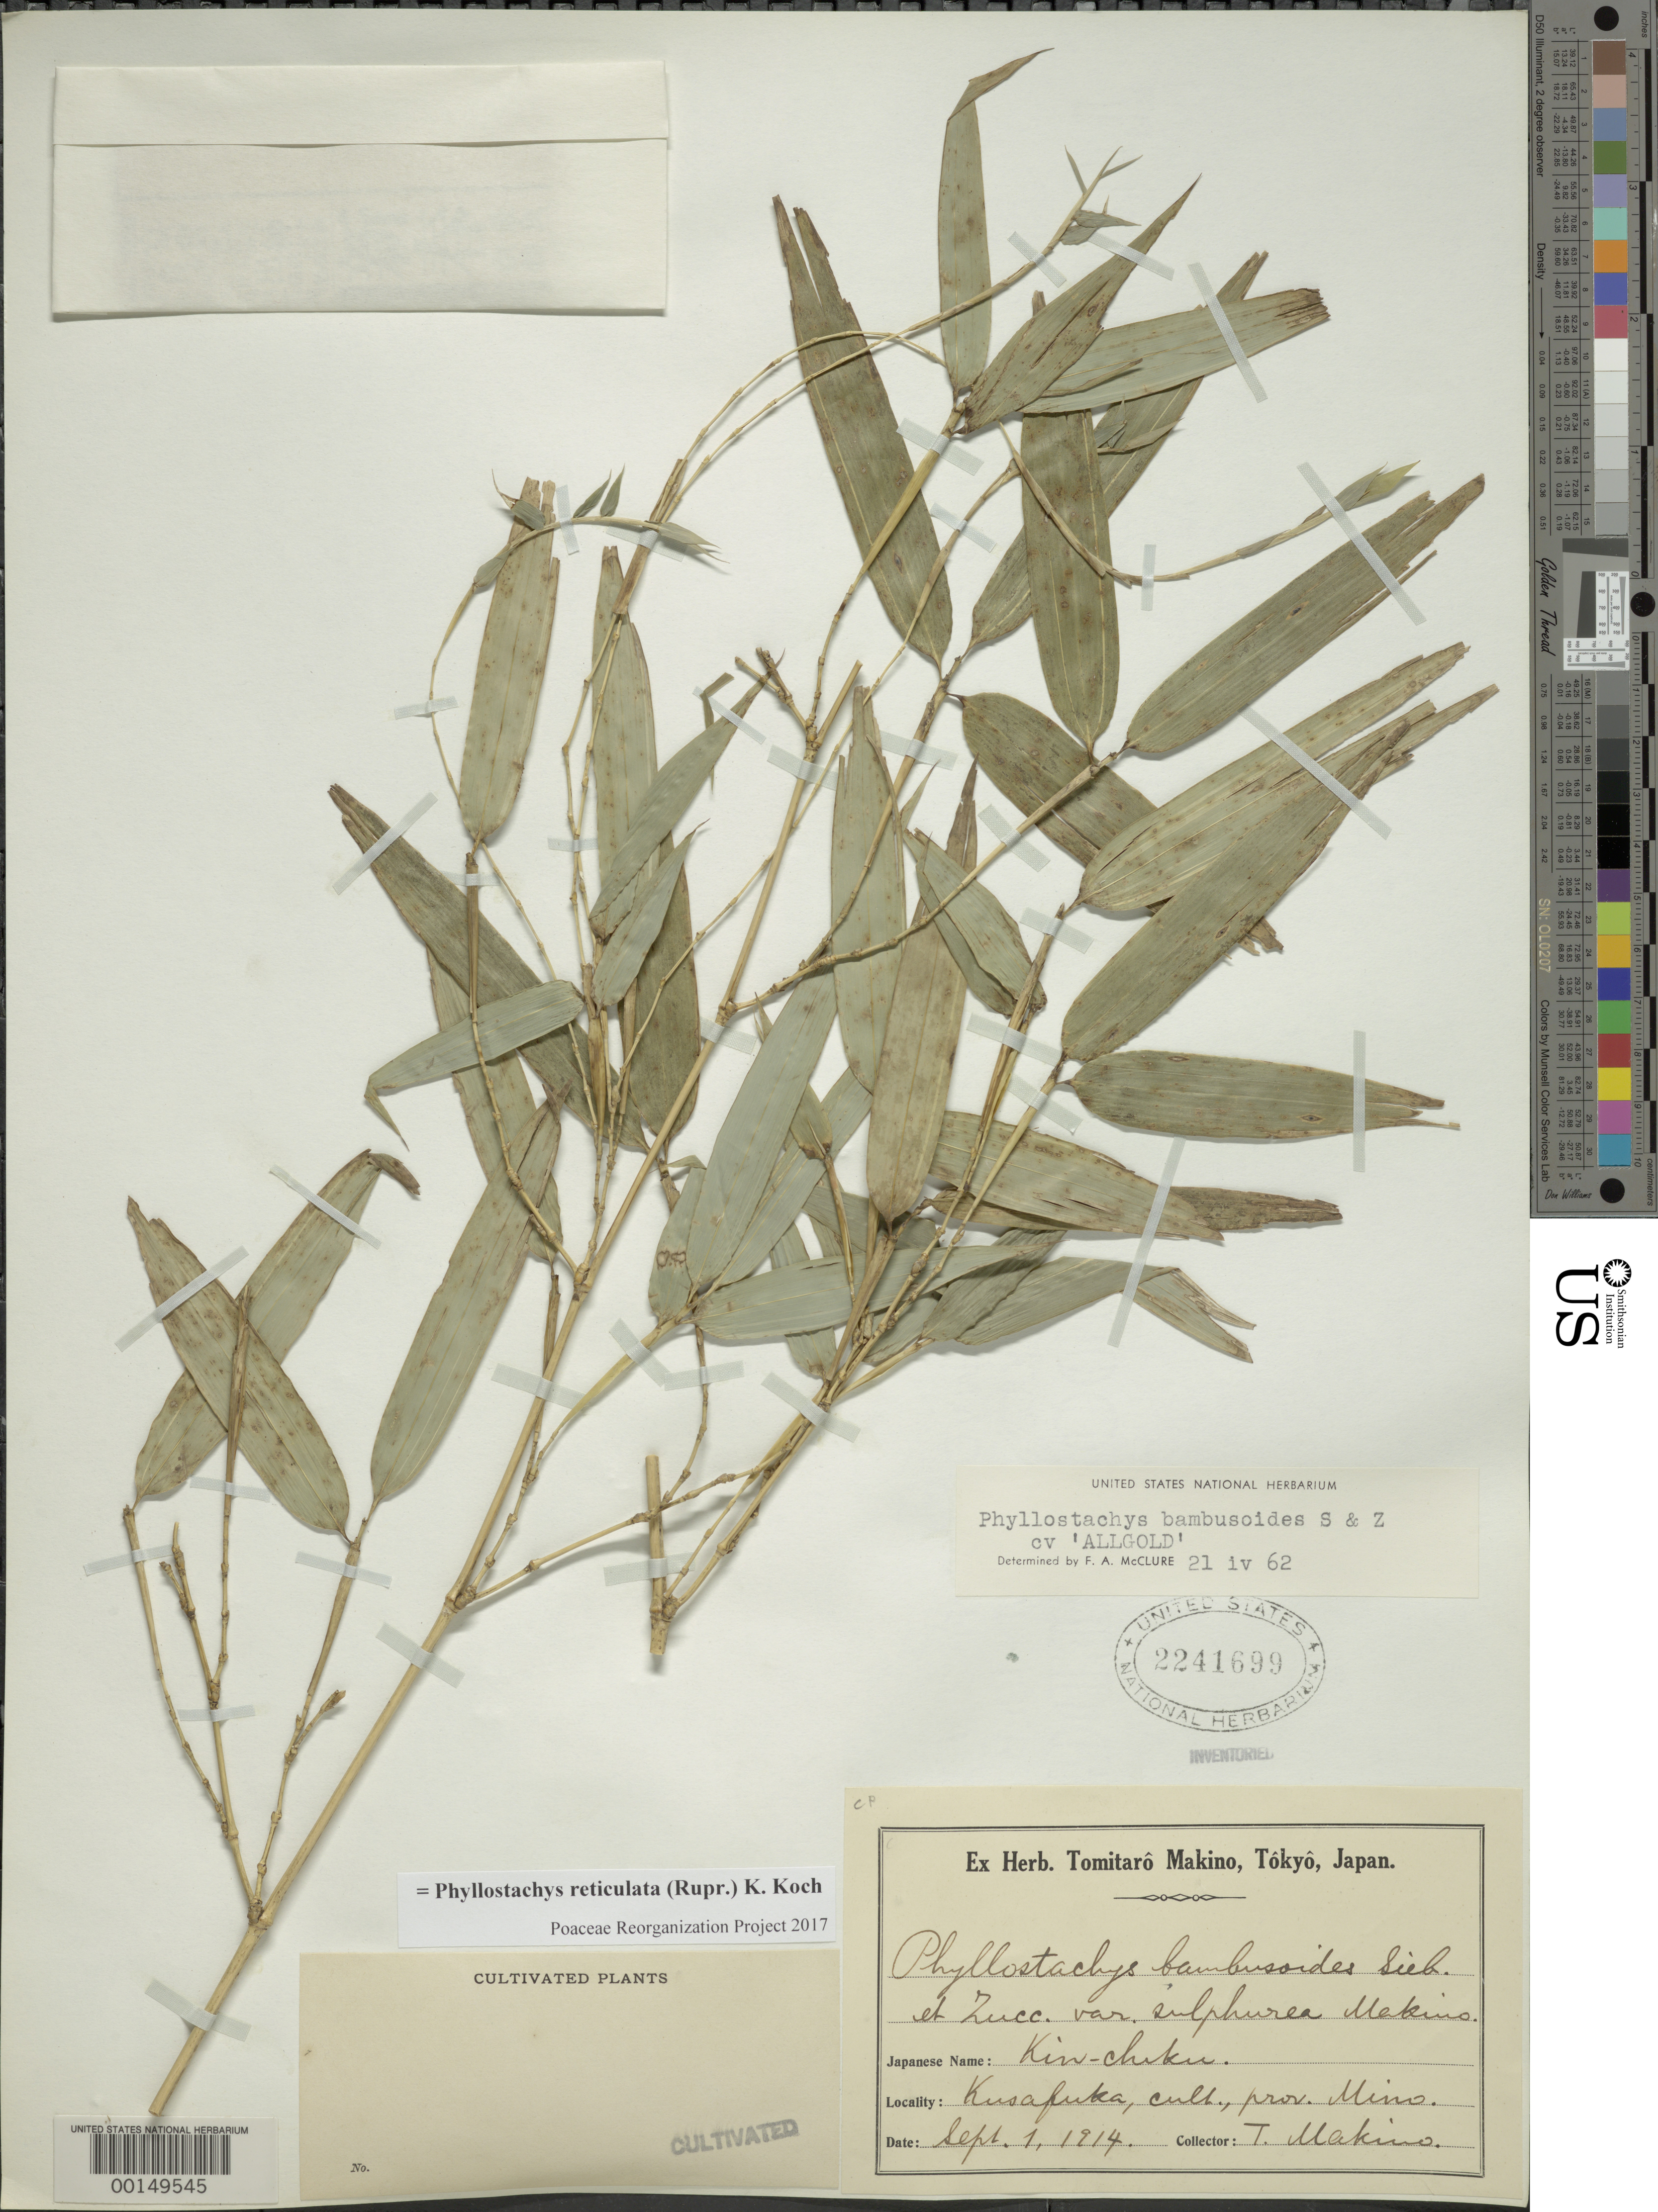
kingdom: Plantae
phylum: Tracheophyta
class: Liliopsida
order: Poales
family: Poaceae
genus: Phyllostachys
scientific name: Phyllostachys bambusoides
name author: Siebold & Zucc.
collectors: T. Makino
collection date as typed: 01 Sep 1914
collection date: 1914-09-01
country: Japan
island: Honshu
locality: Kusafuka, mimo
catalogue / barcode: US 2241699